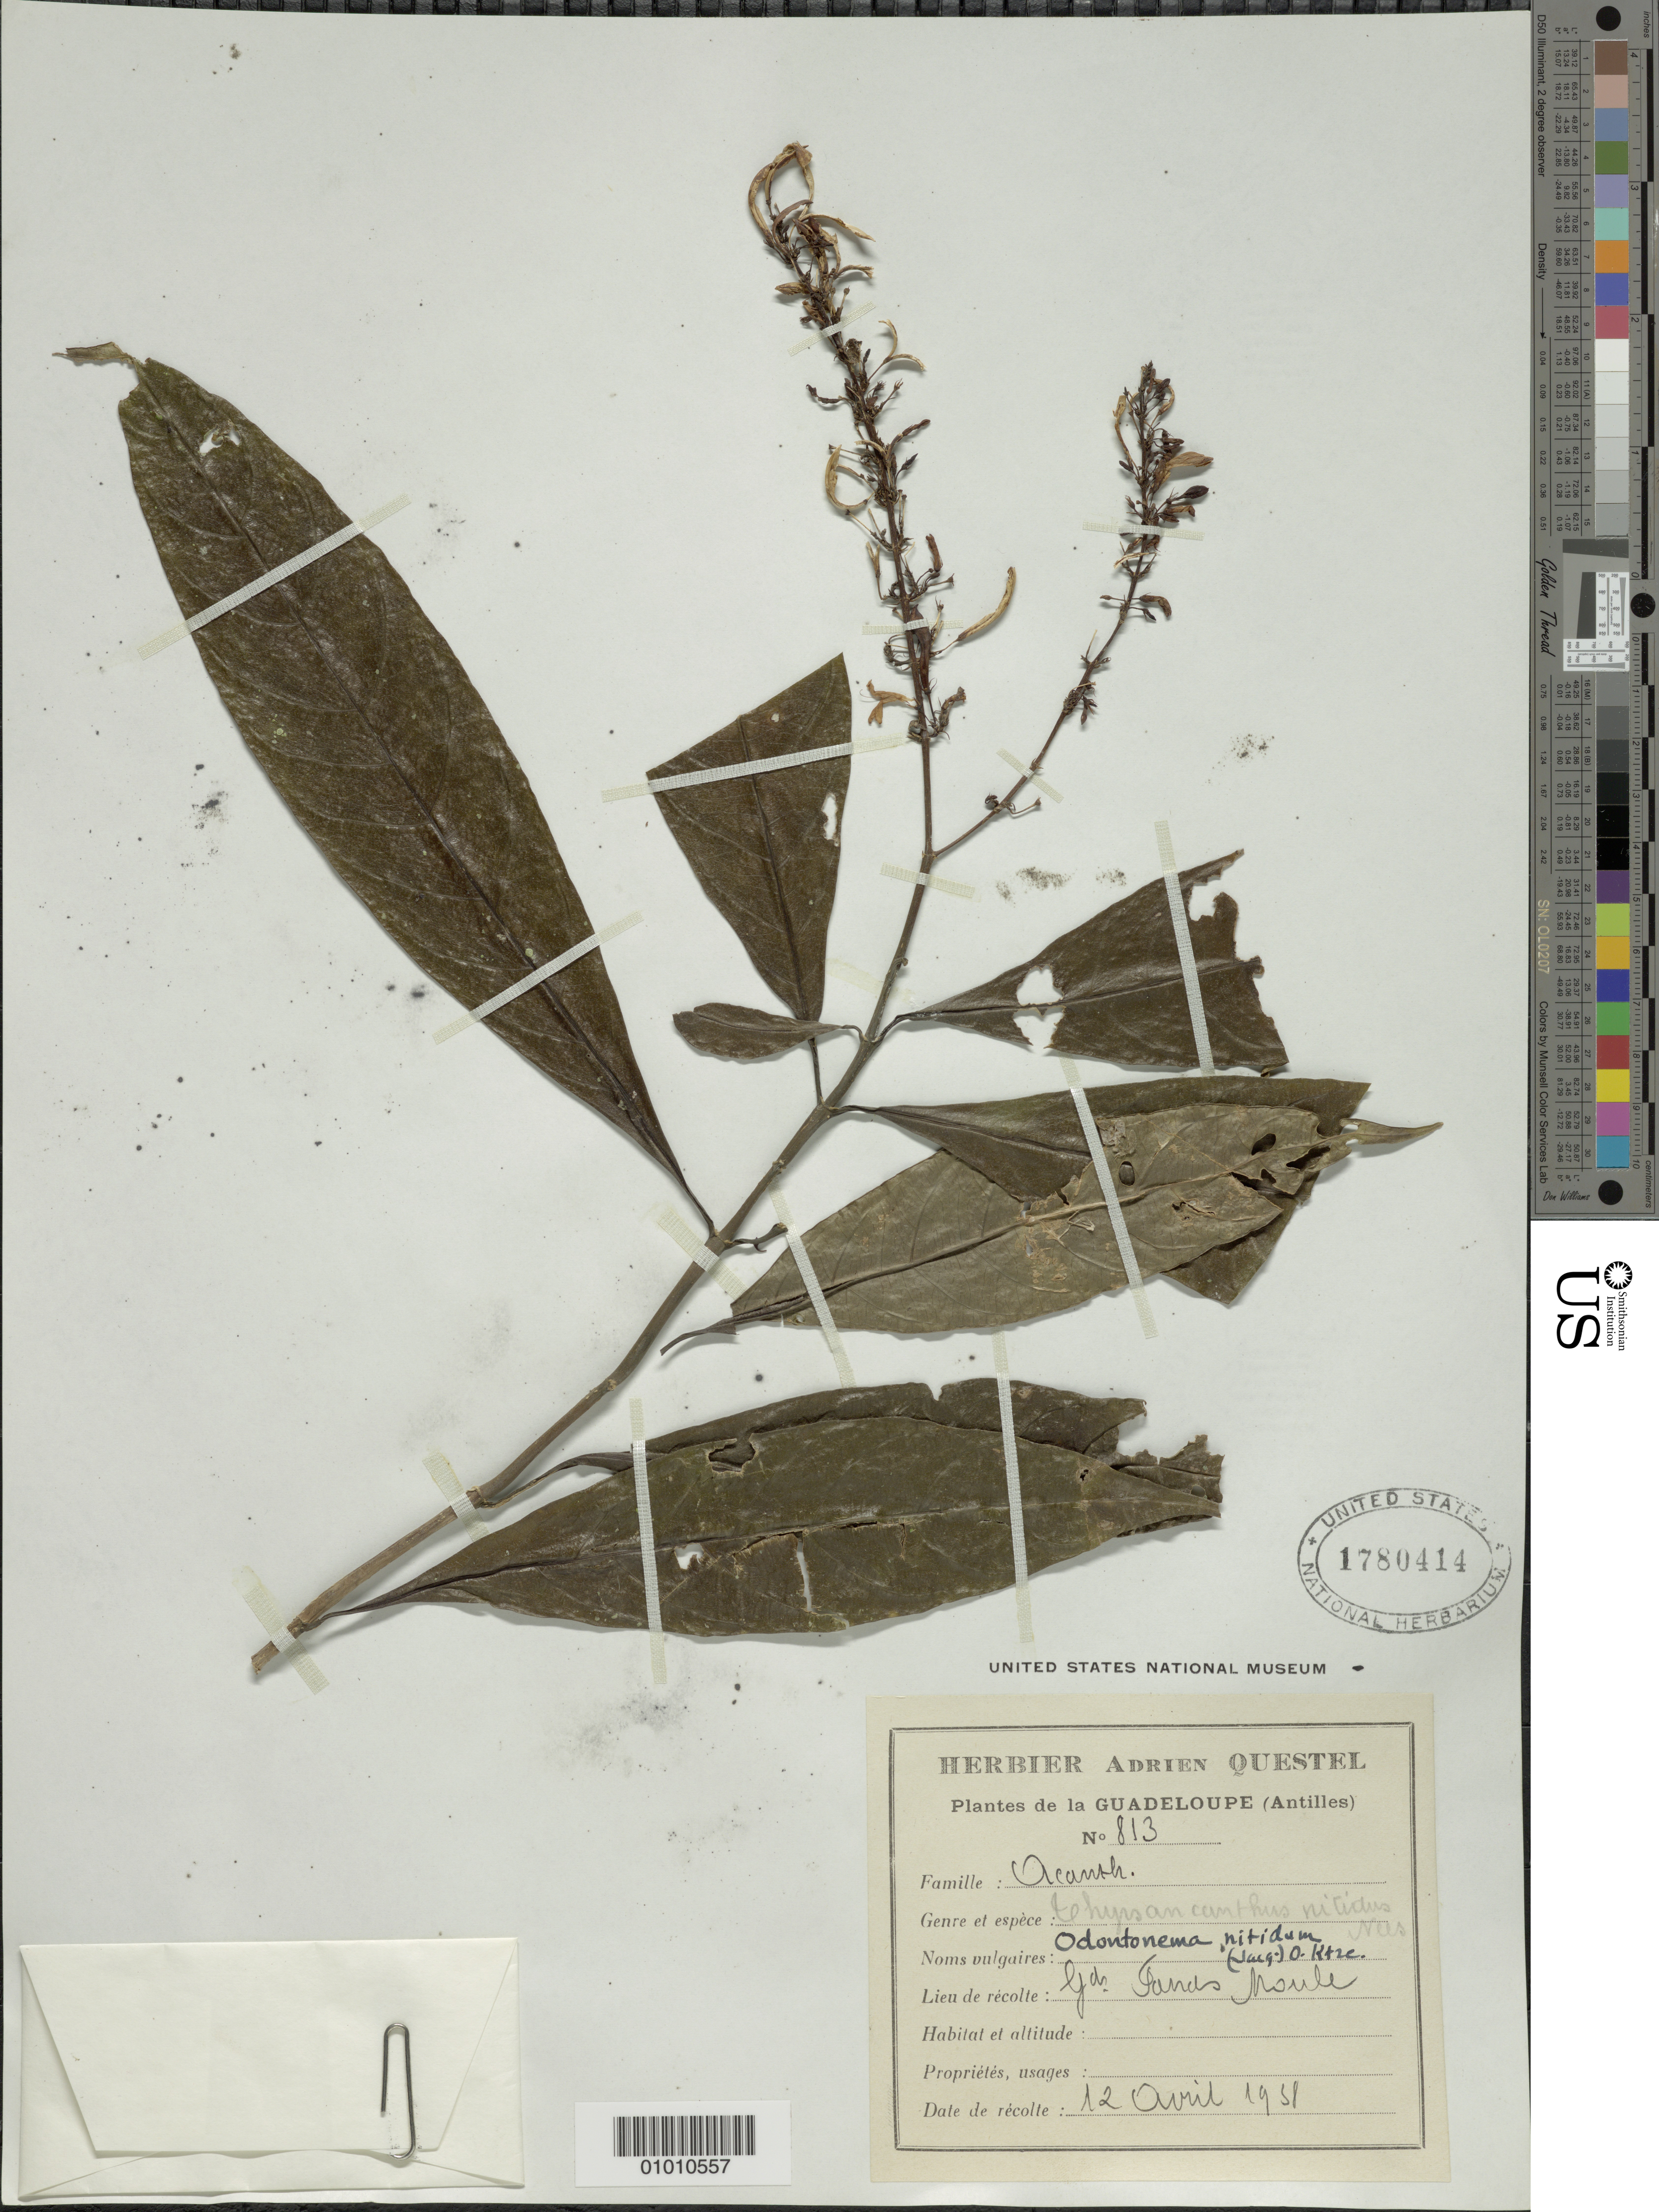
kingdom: Plantae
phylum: Tracheophyta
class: Magnoliopsida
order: Lamiales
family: Acanthaceae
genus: Odontonema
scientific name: Odontonema nitidum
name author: (Jacq.) Kuntze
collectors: A. Questel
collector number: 813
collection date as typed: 12 Apr 1938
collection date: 1938-04-12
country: Guadeloupe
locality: Moule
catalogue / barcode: US 1780414